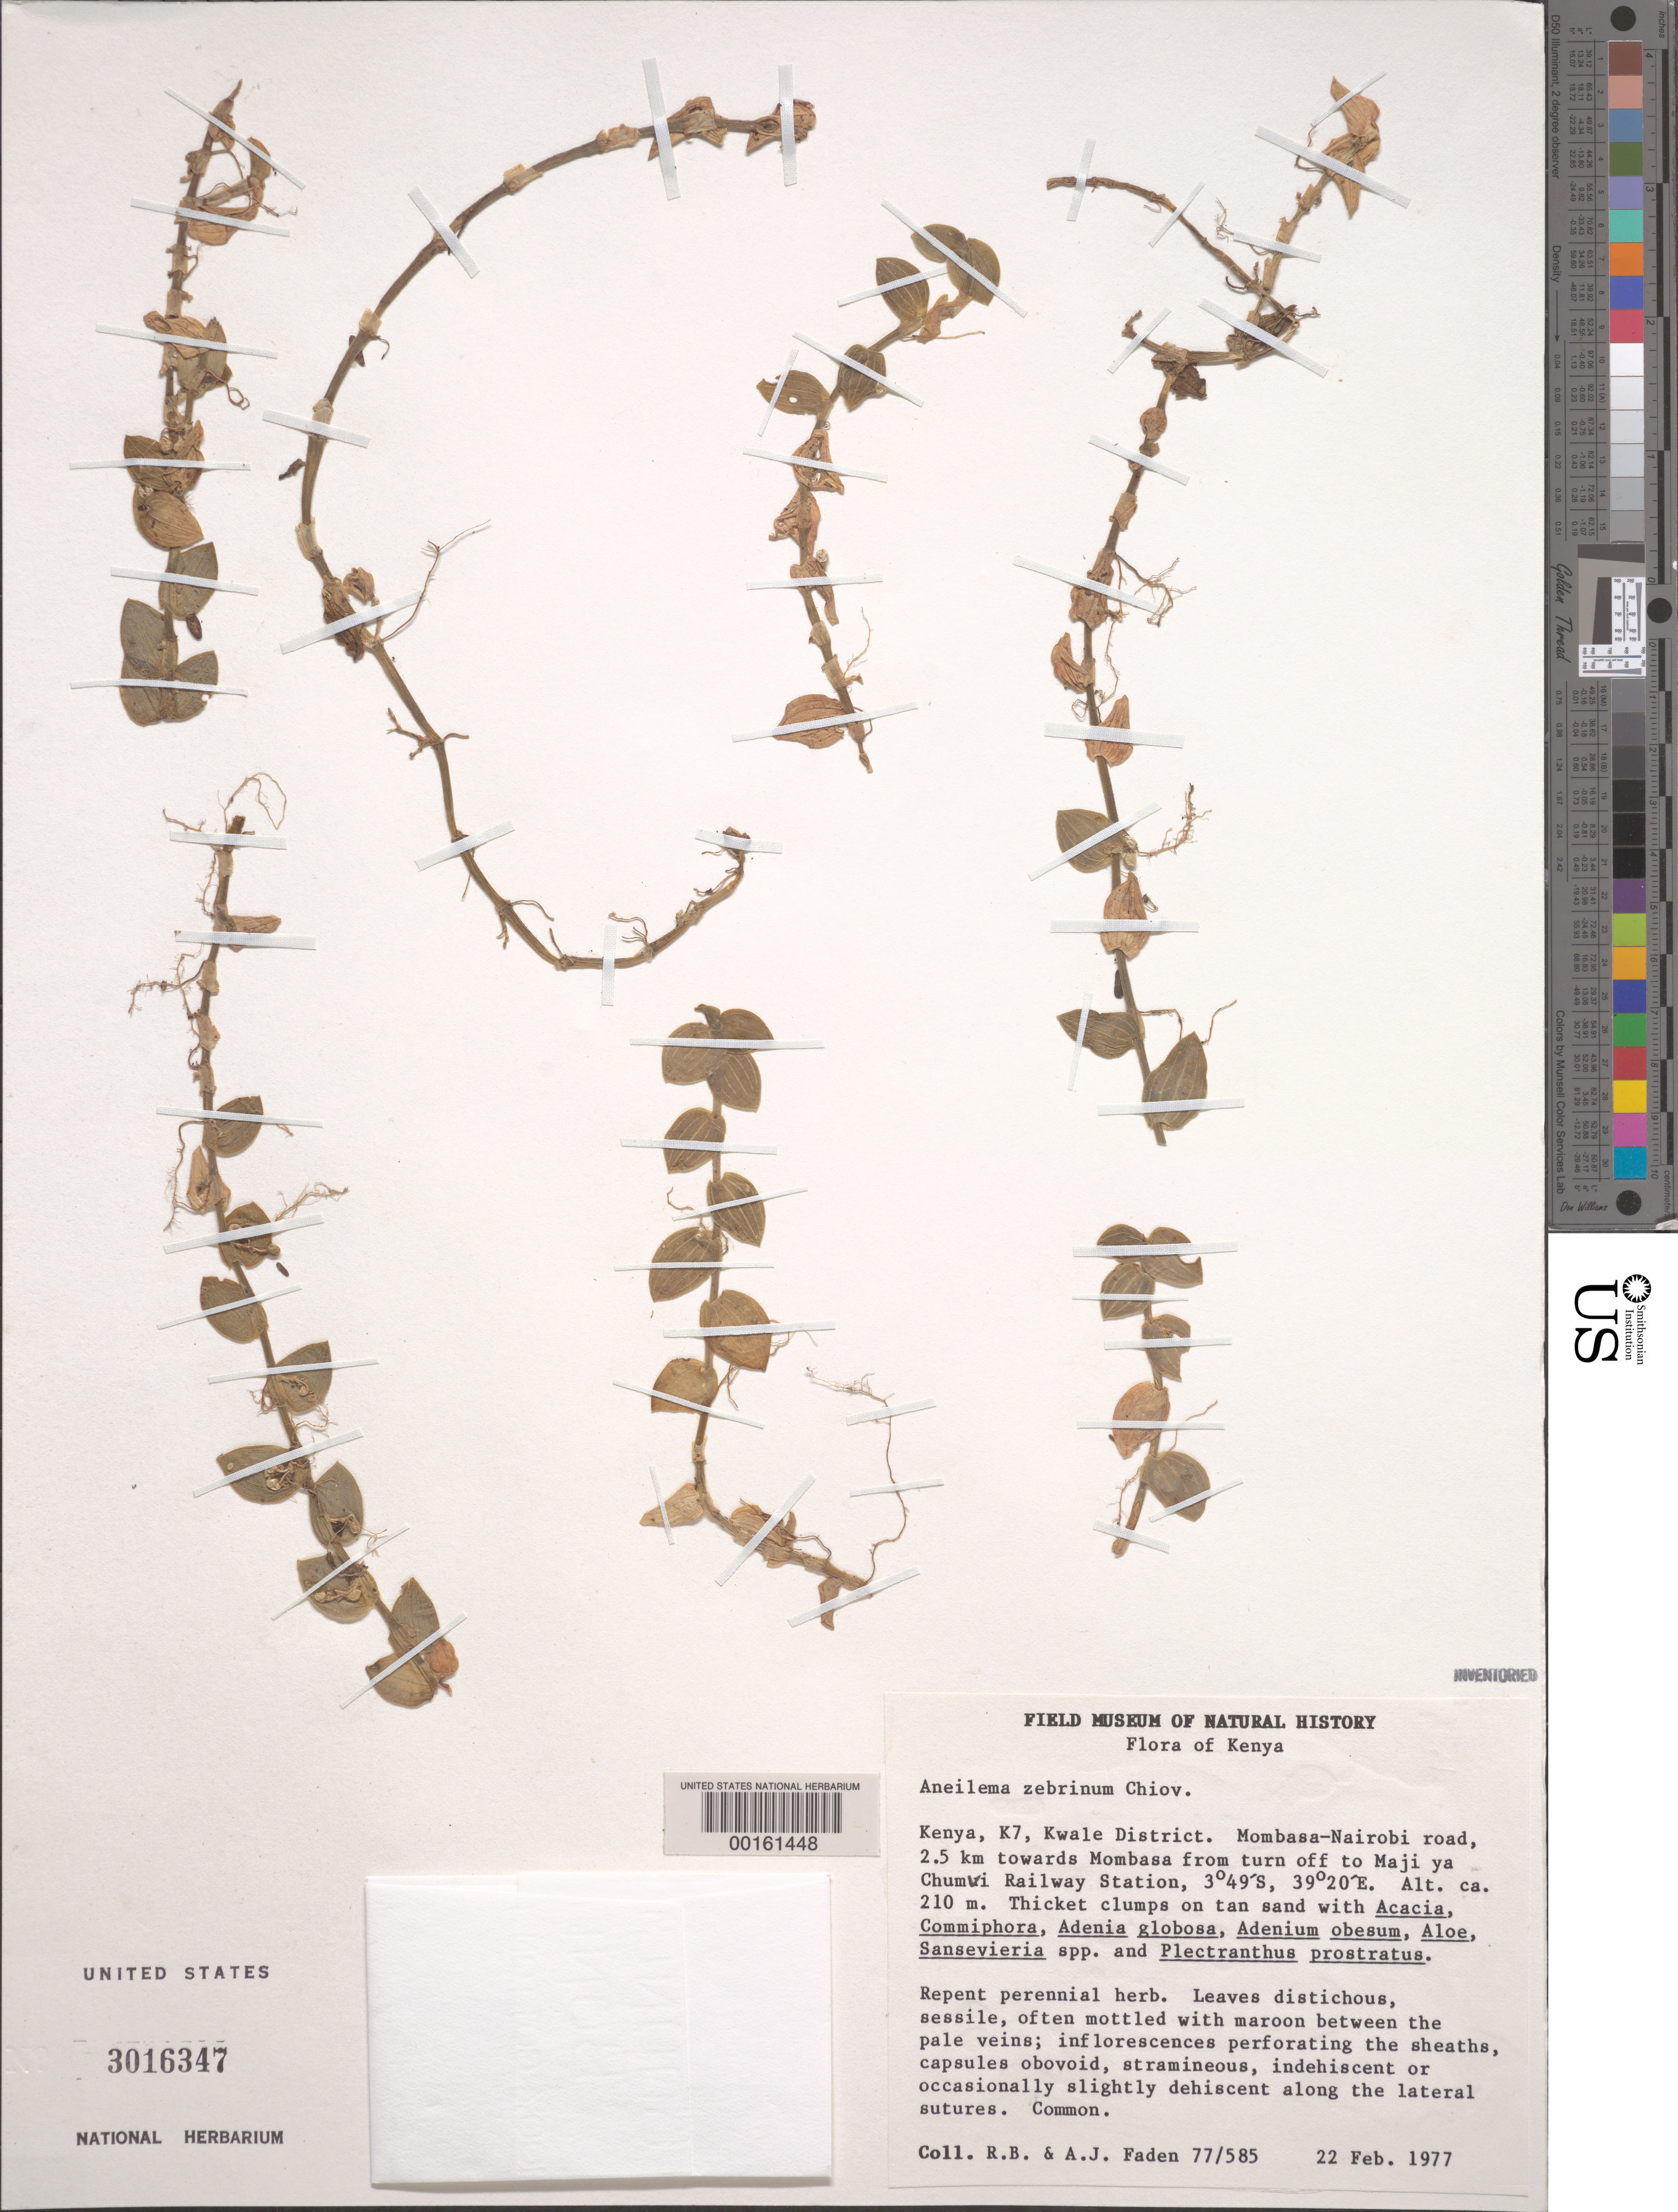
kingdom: Plantae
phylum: Tracheophyta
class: Liliopsida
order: Commelinales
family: Commelinaceae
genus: Aneilema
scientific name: Aneilema zebrinum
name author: Chiov.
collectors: R. B. Faden & A. J. Faden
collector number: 77/505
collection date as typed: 22 Feb 1977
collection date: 1977-02-22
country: Kenya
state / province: Kwale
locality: Towards mombasa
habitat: Thickets on sand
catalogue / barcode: US 3016347